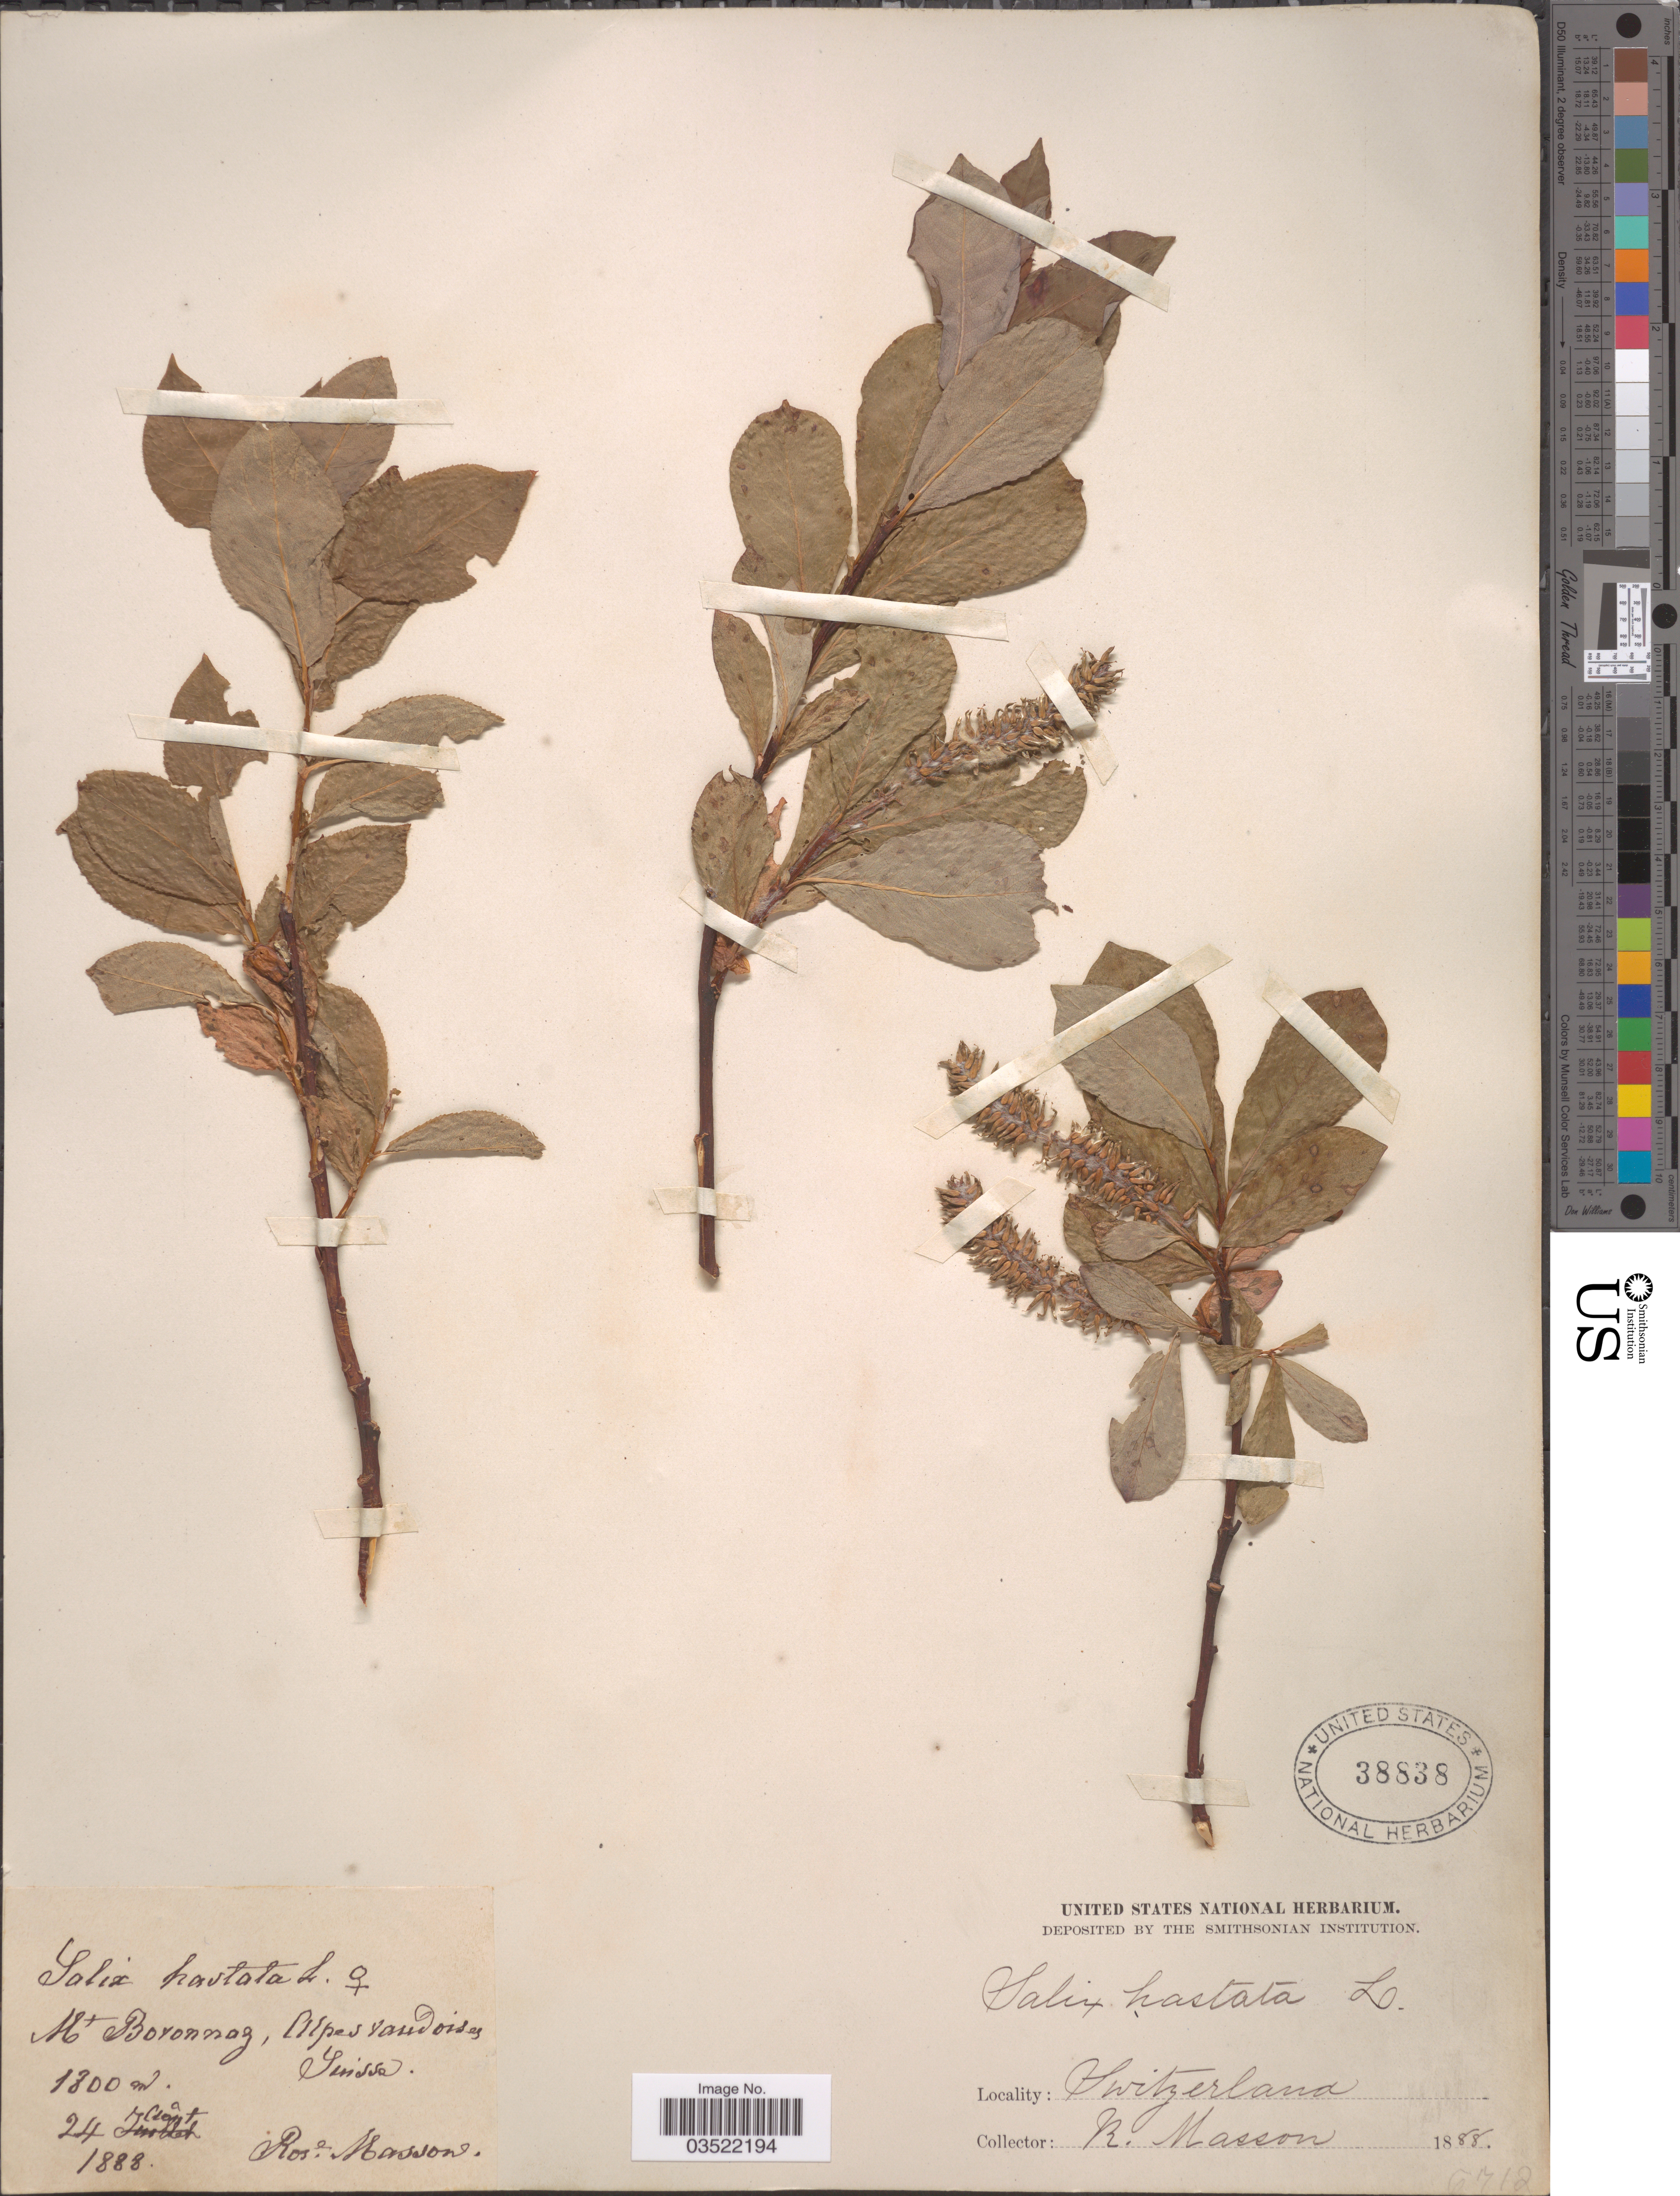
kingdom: Plantae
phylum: Tracheophyta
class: Magnoliopsida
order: Malpighiales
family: Salicaceae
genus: Salix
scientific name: Salix hastata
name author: L.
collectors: R. Masson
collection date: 1888-08-24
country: Switzerland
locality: Mt Bovonnaz, Alpes vaudoises Suisse.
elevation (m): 1800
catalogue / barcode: US 38838